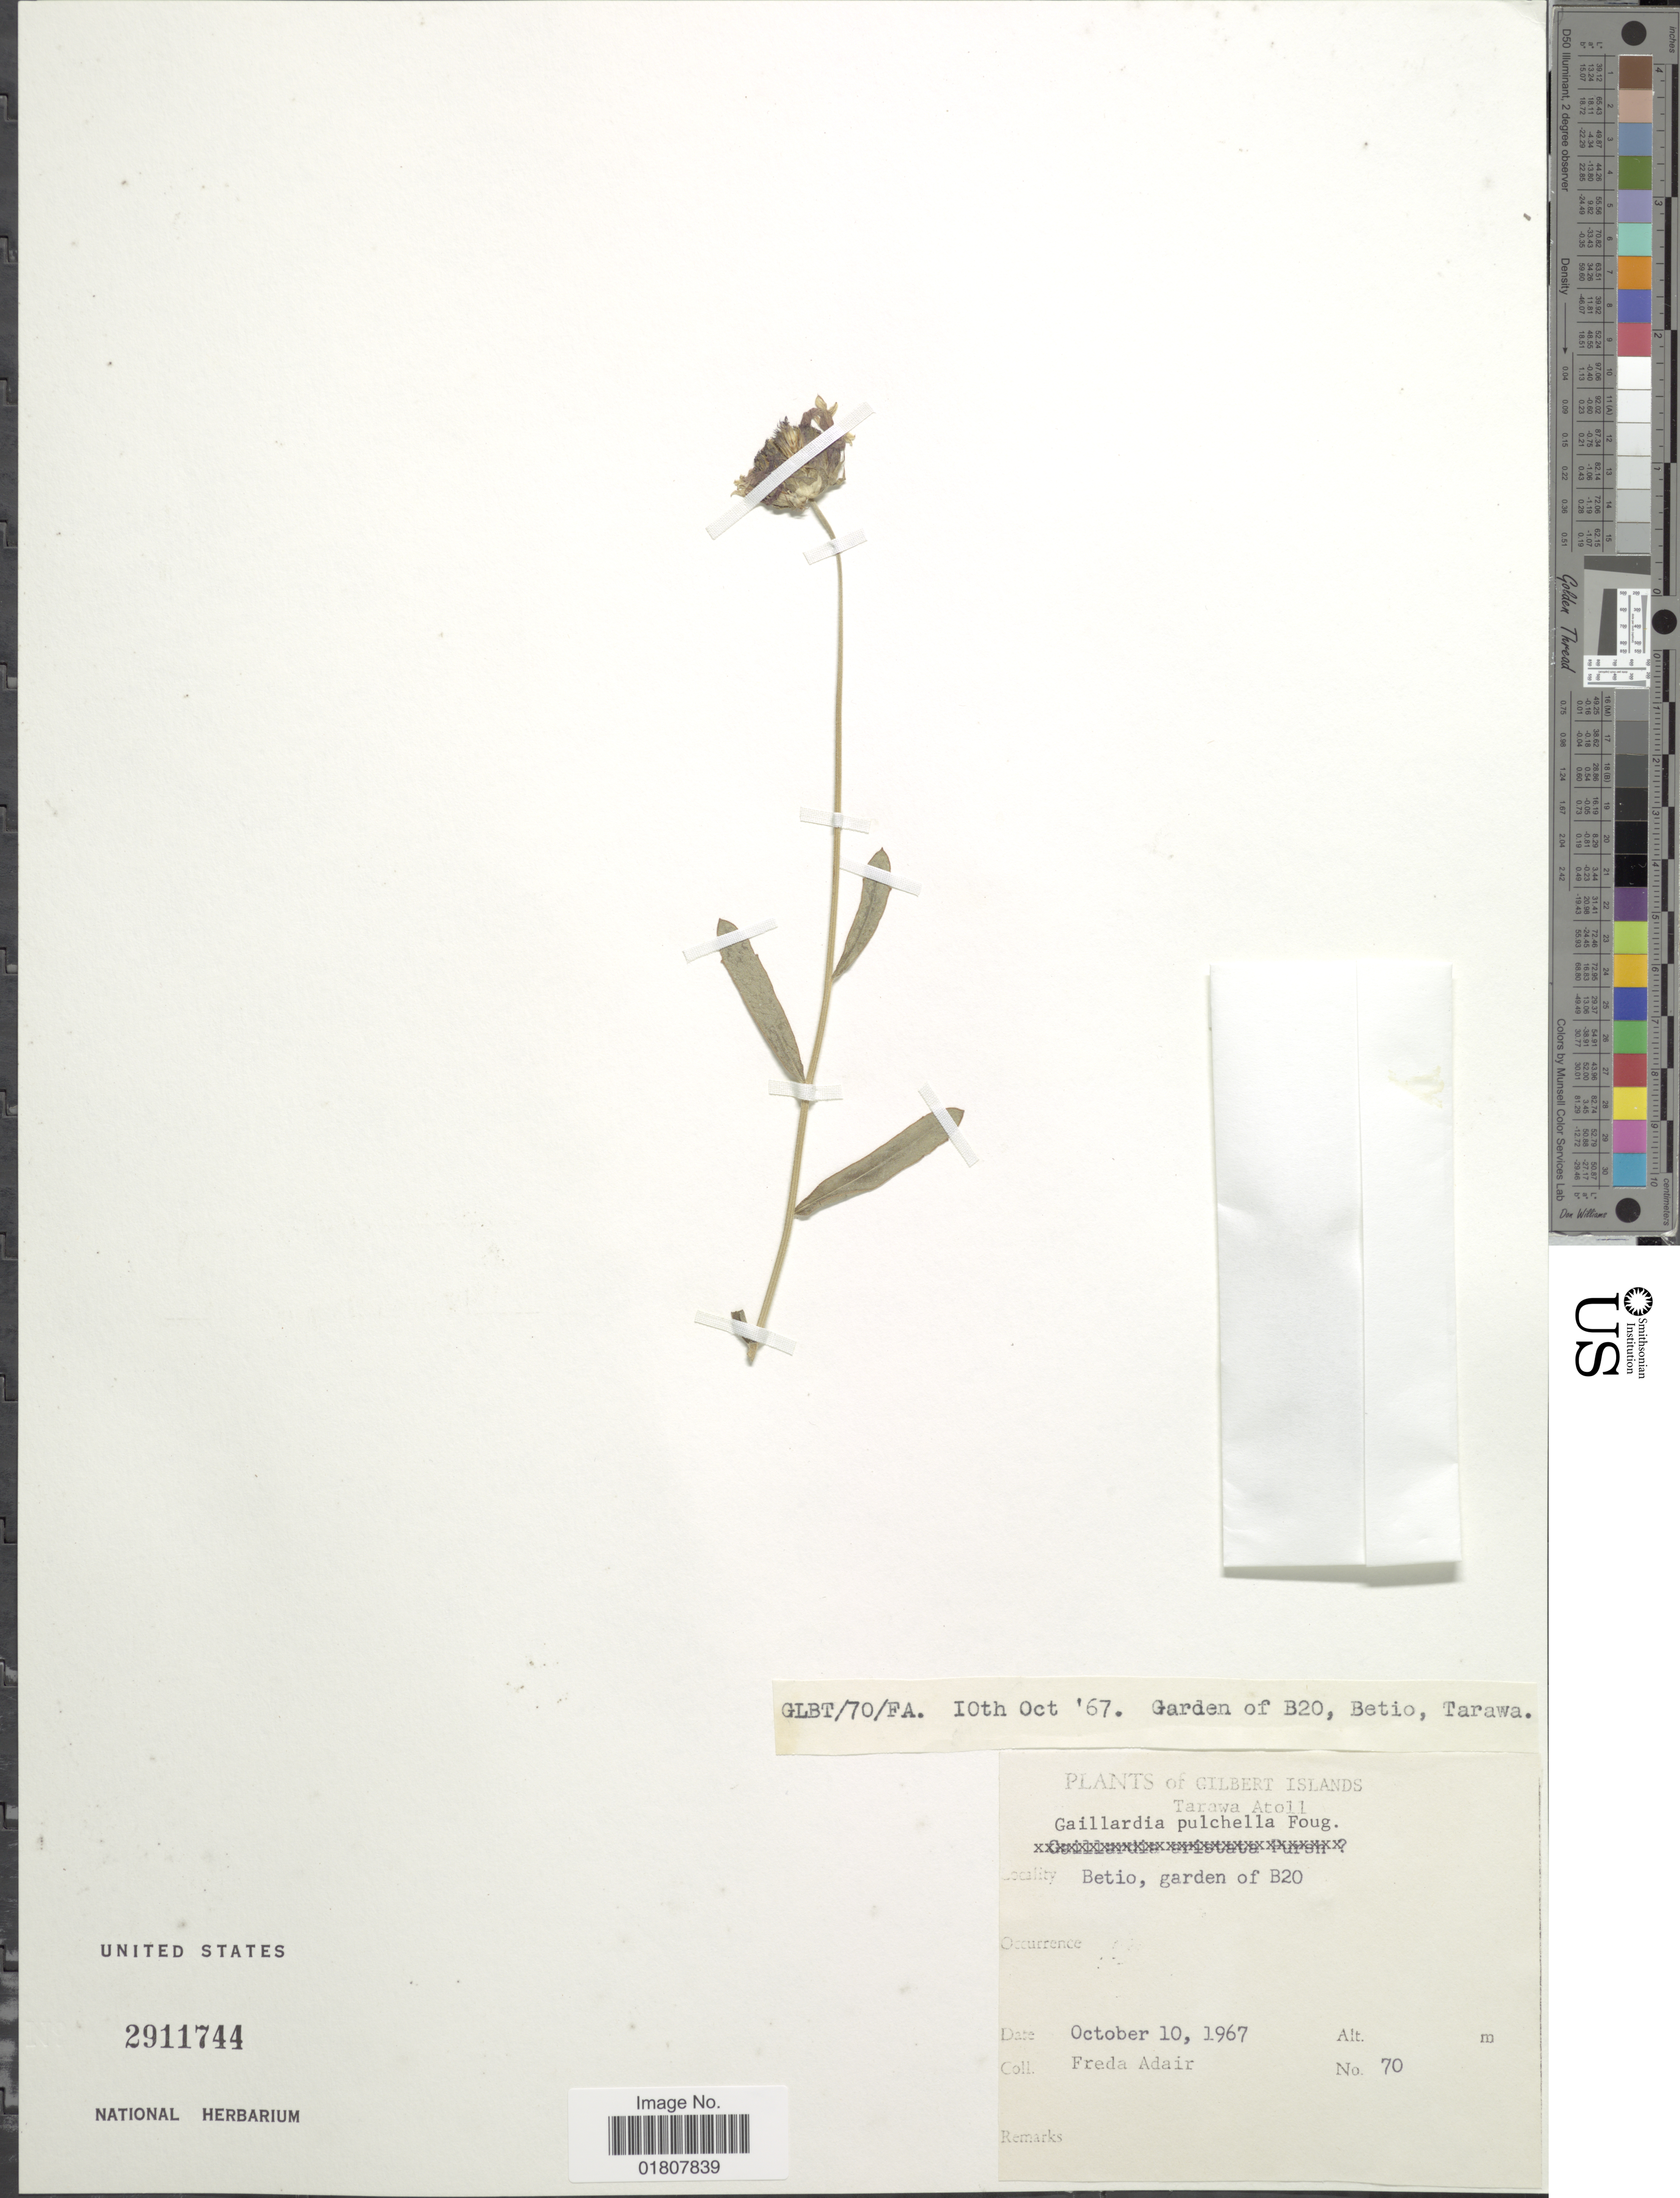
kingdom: Plantae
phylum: Tracheophyta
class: Magnoliopsida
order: Asterales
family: Asteraceae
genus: Gaillardia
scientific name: Gaillardia pulchella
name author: Foug.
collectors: F. Adair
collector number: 70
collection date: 1967-10-10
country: Kiribati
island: Tarawa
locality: Gilbert Islands, Tarawa Atoll, Betio, garden of B20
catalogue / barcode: US 2911744